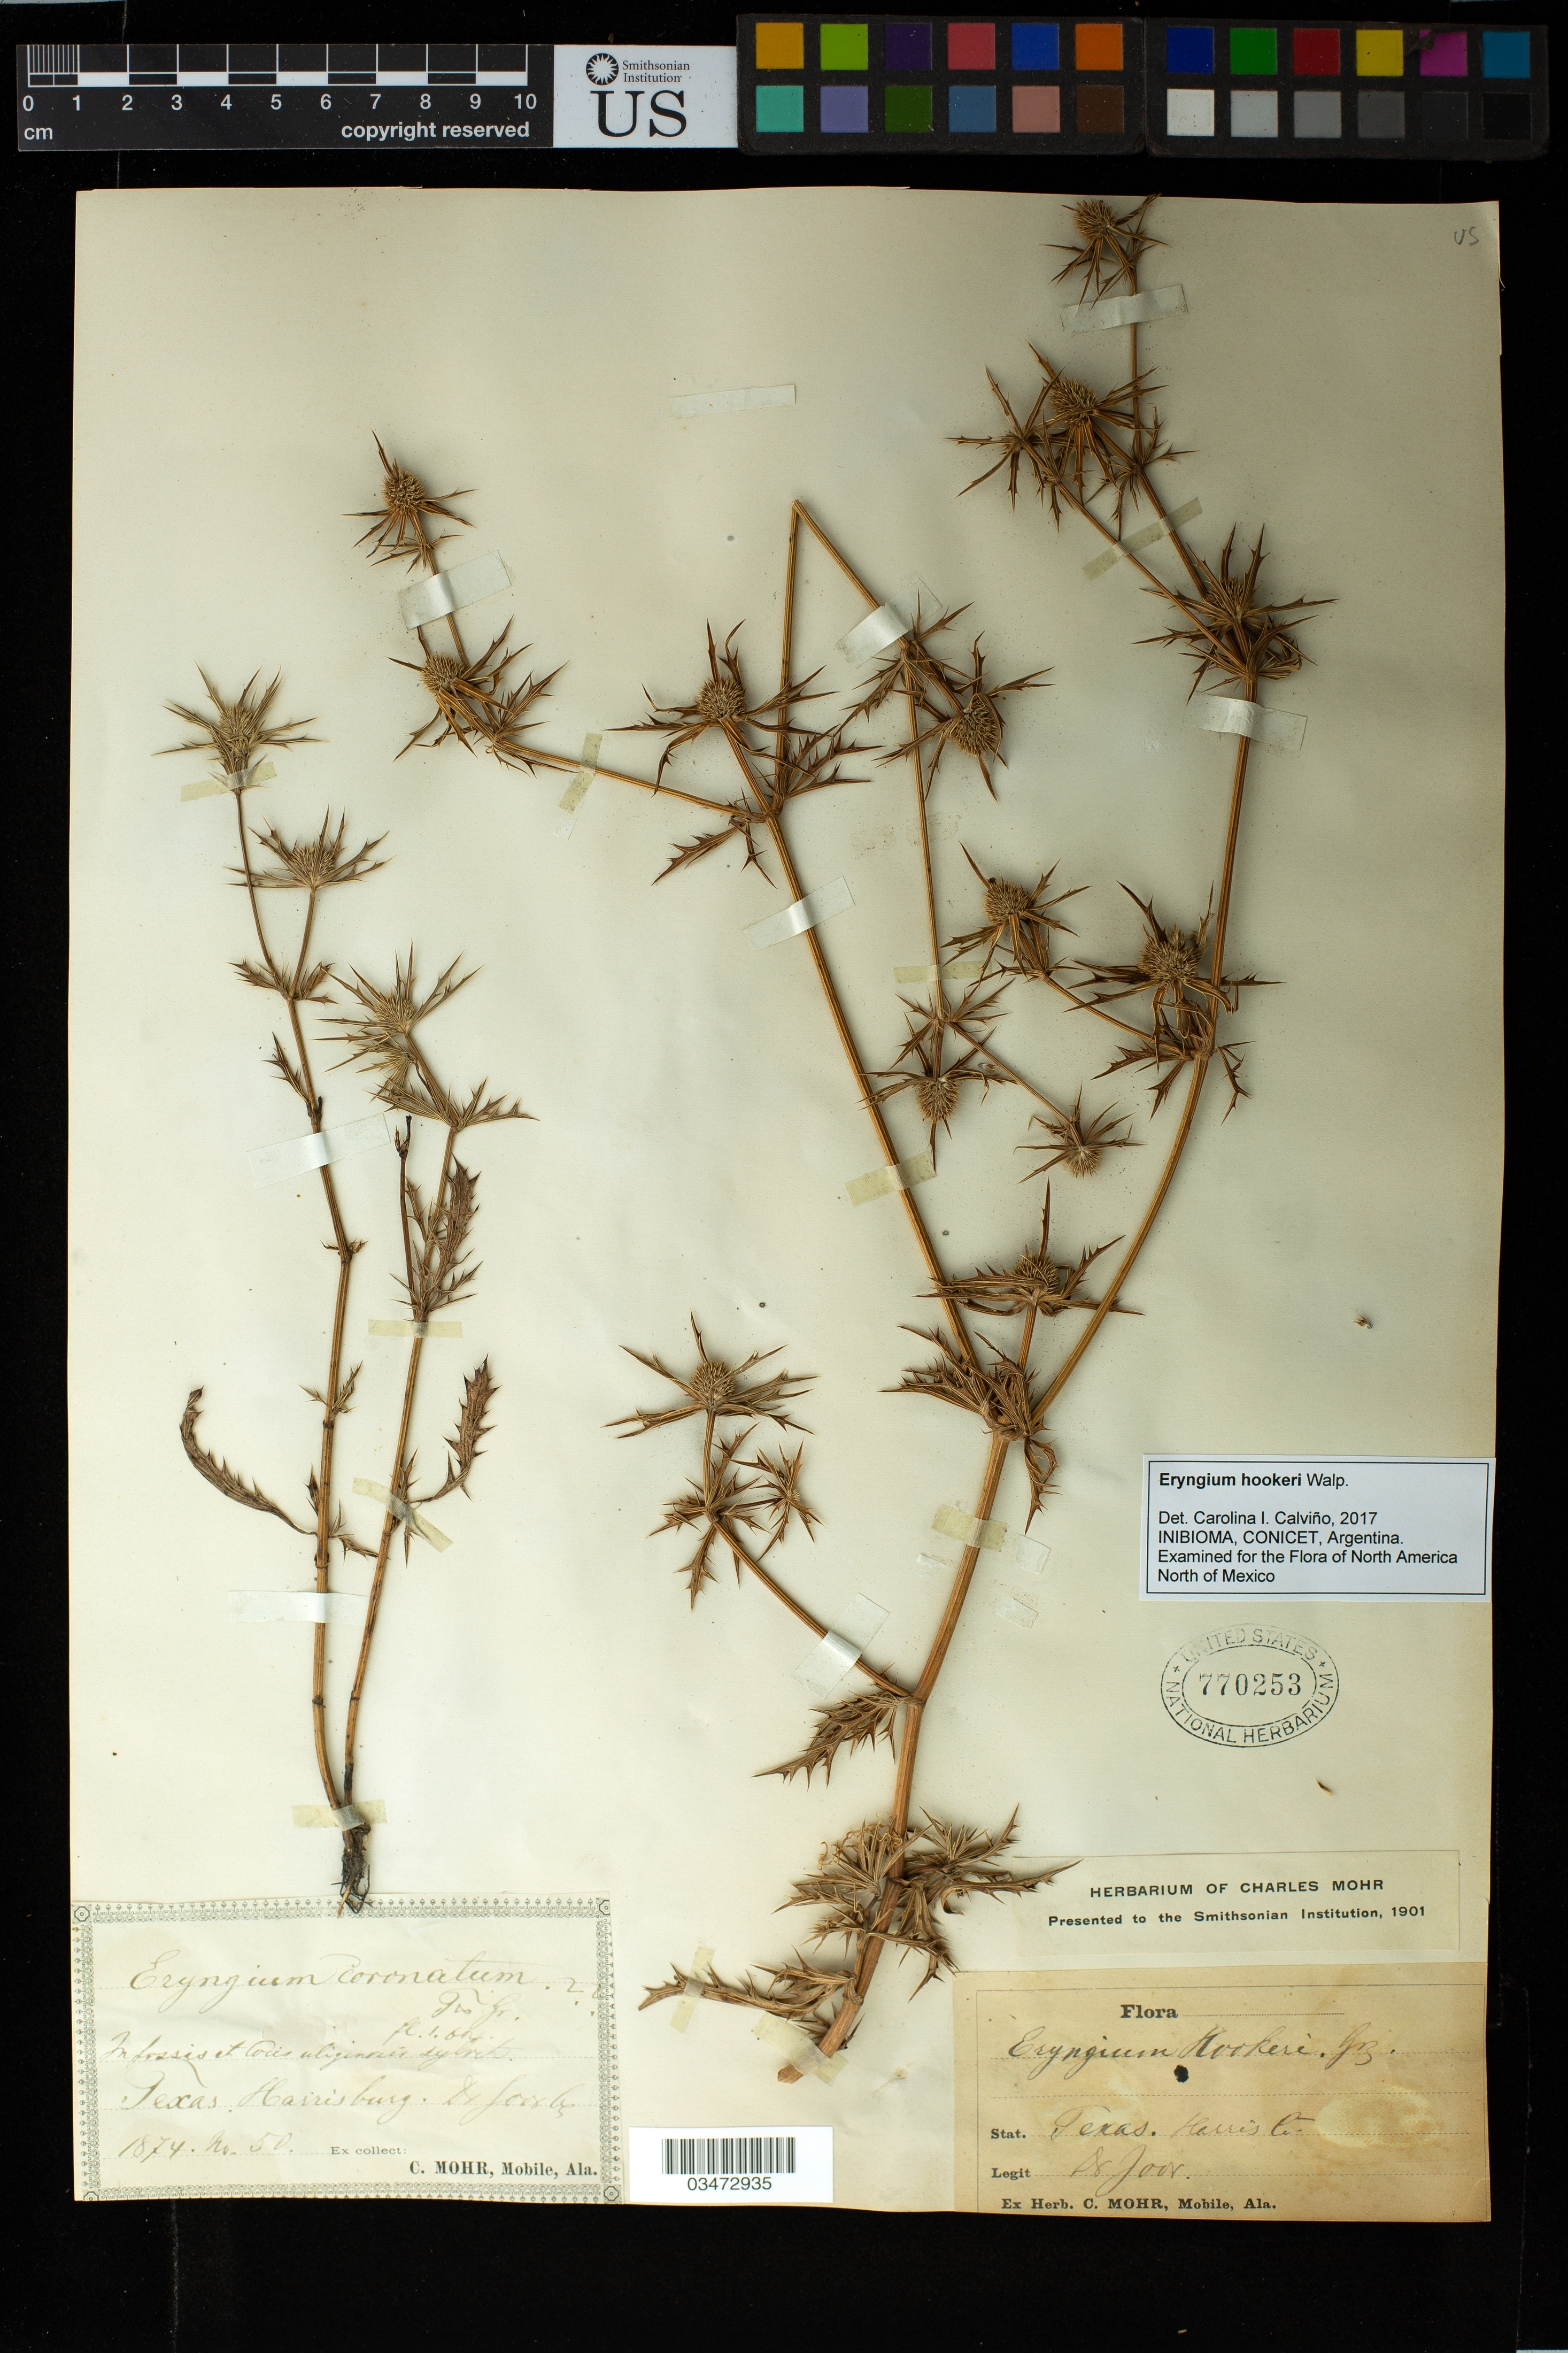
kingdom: Plantae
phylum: Tracheophyta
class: Magnoliopsida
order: Apiales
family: Apiaceae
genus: Eryngium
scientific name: Eryngium hookeri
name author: Walp.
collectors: C. T. Mohr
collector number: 50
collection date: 1874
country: United States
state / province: Texas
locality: Harrisburg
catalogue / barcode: US 770253